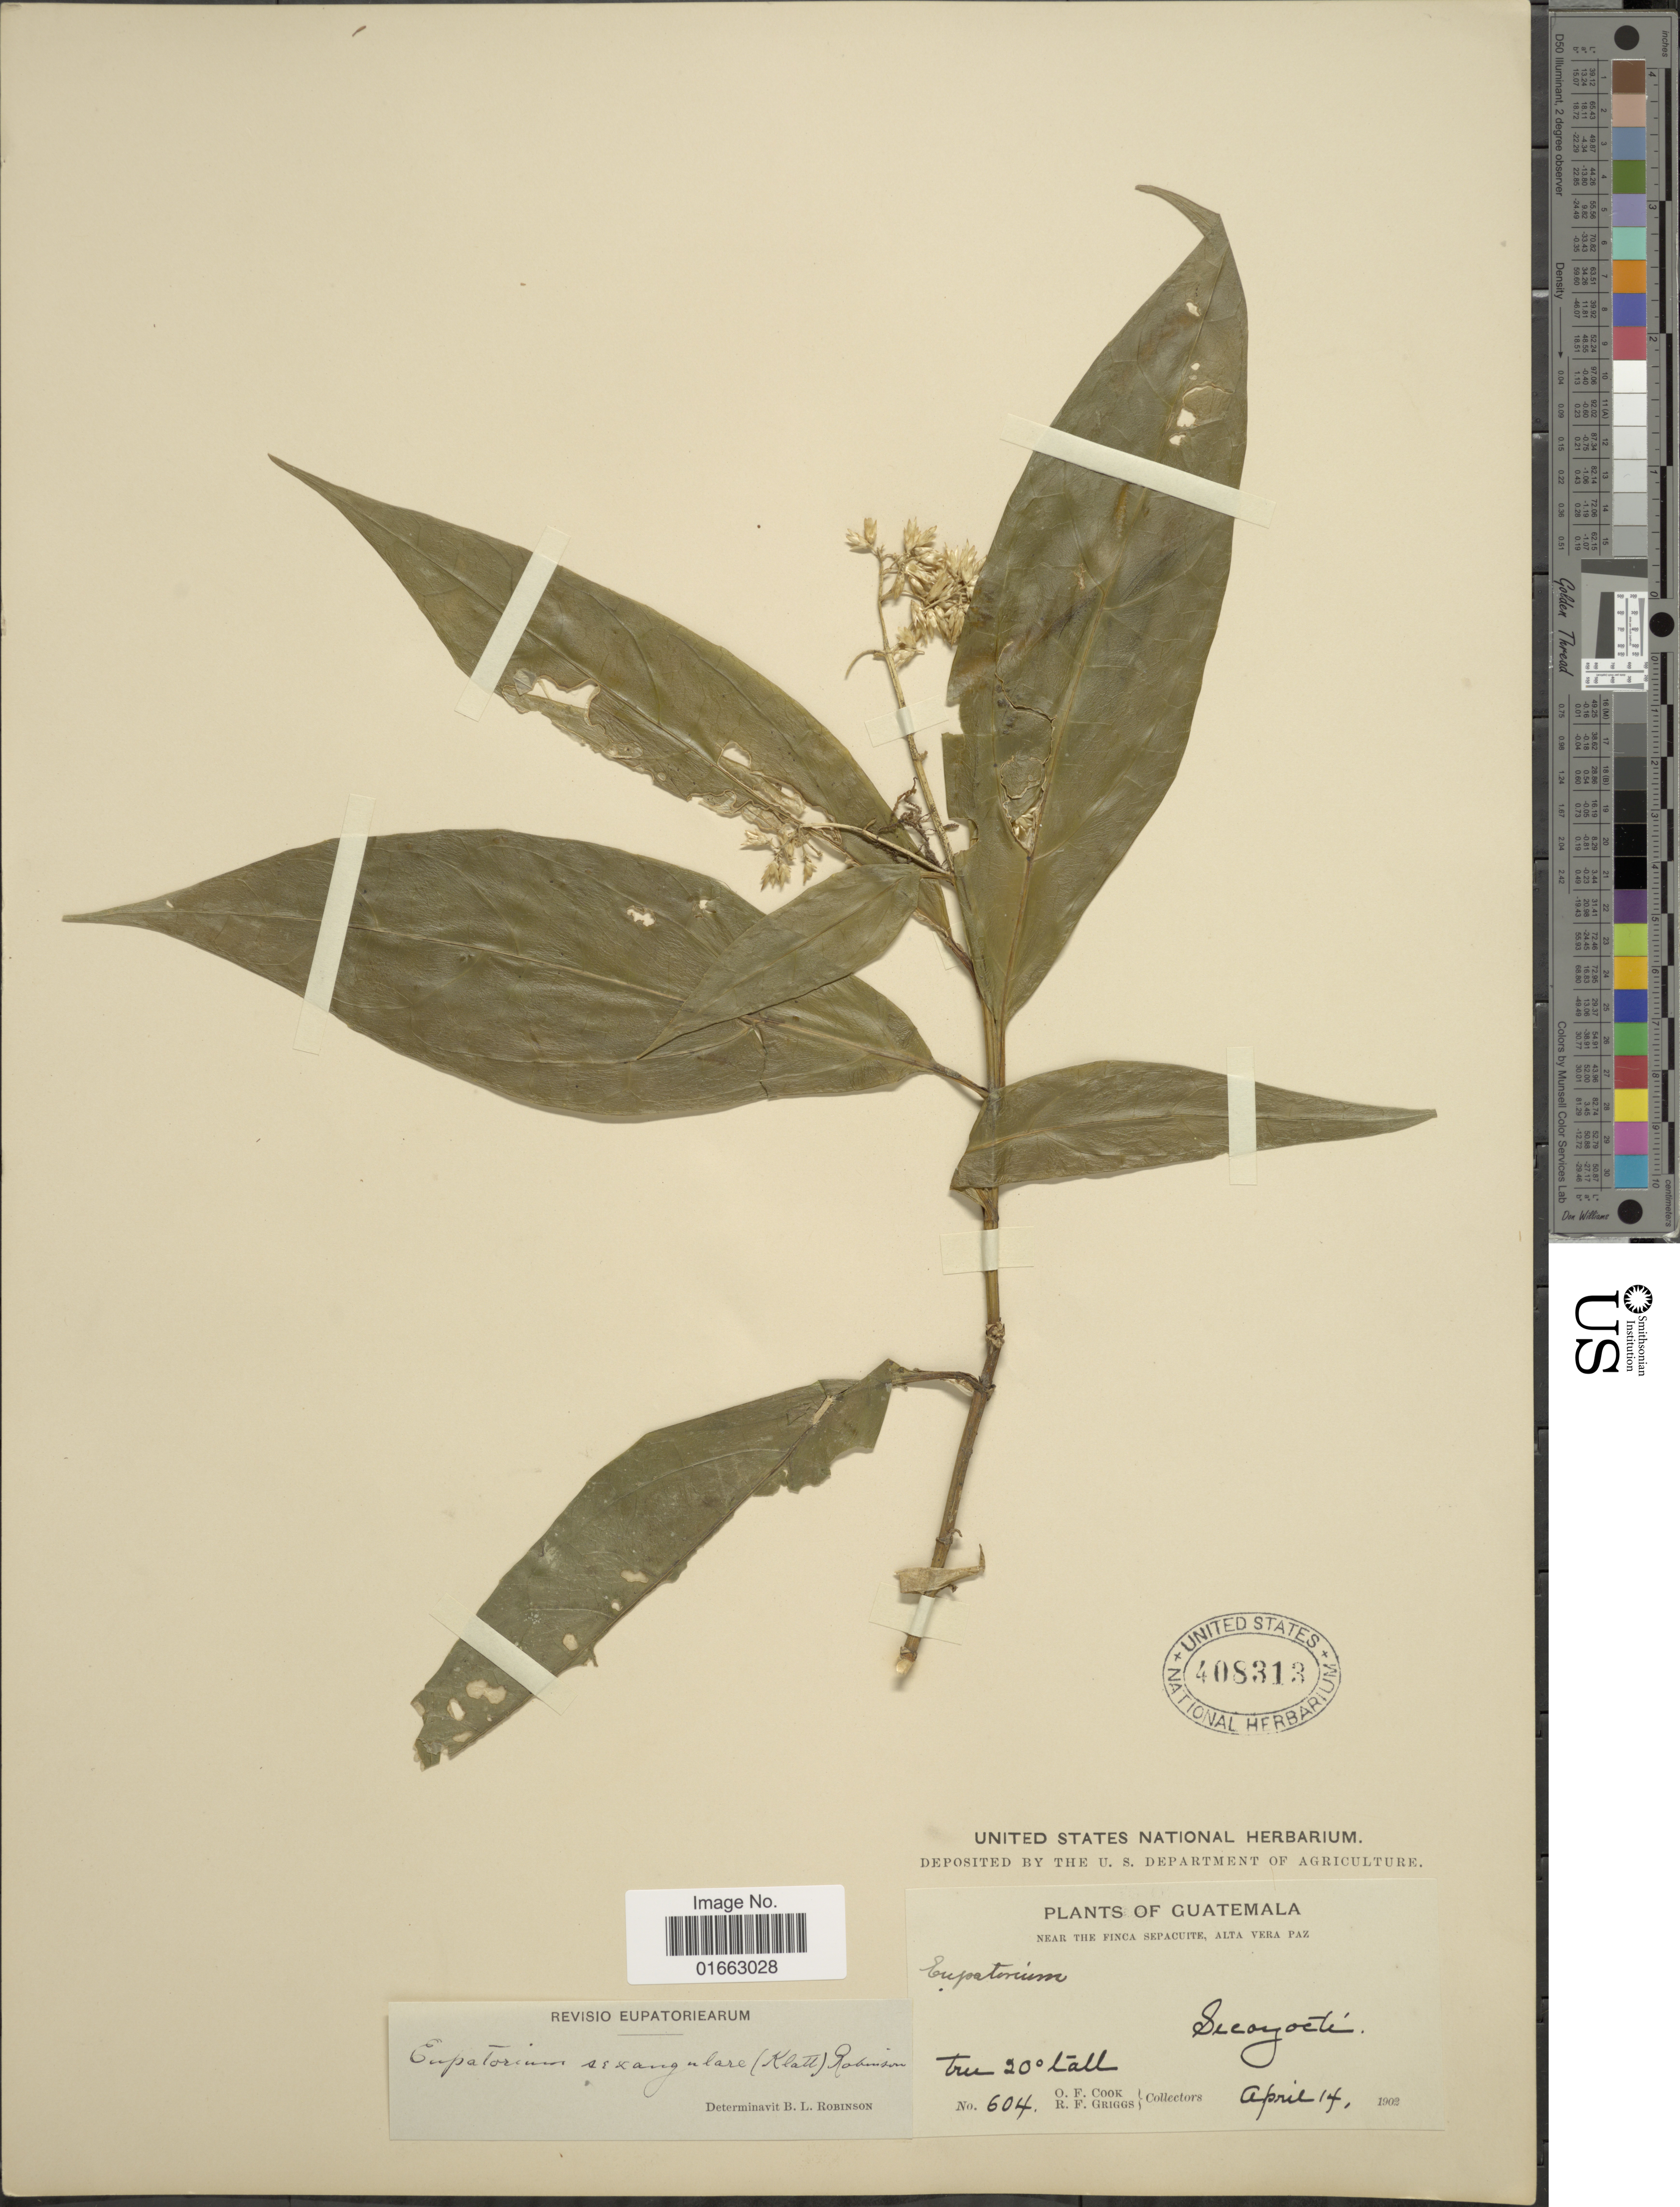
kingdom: Plantae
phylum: Tracheophyta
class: Magnoliopsida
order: Asterales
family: Asteraceae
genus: Critonia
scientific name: Critonia sexangularis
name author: (Klatt) R.M. King & H. Rob.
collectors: O. F. Cook & R. F. Griggs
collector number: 604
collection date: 1902-04-14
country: Guatemala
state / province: Alta Verapaz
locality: Near the Finca Sepacuite, Secoyouté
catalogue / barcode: US 408313